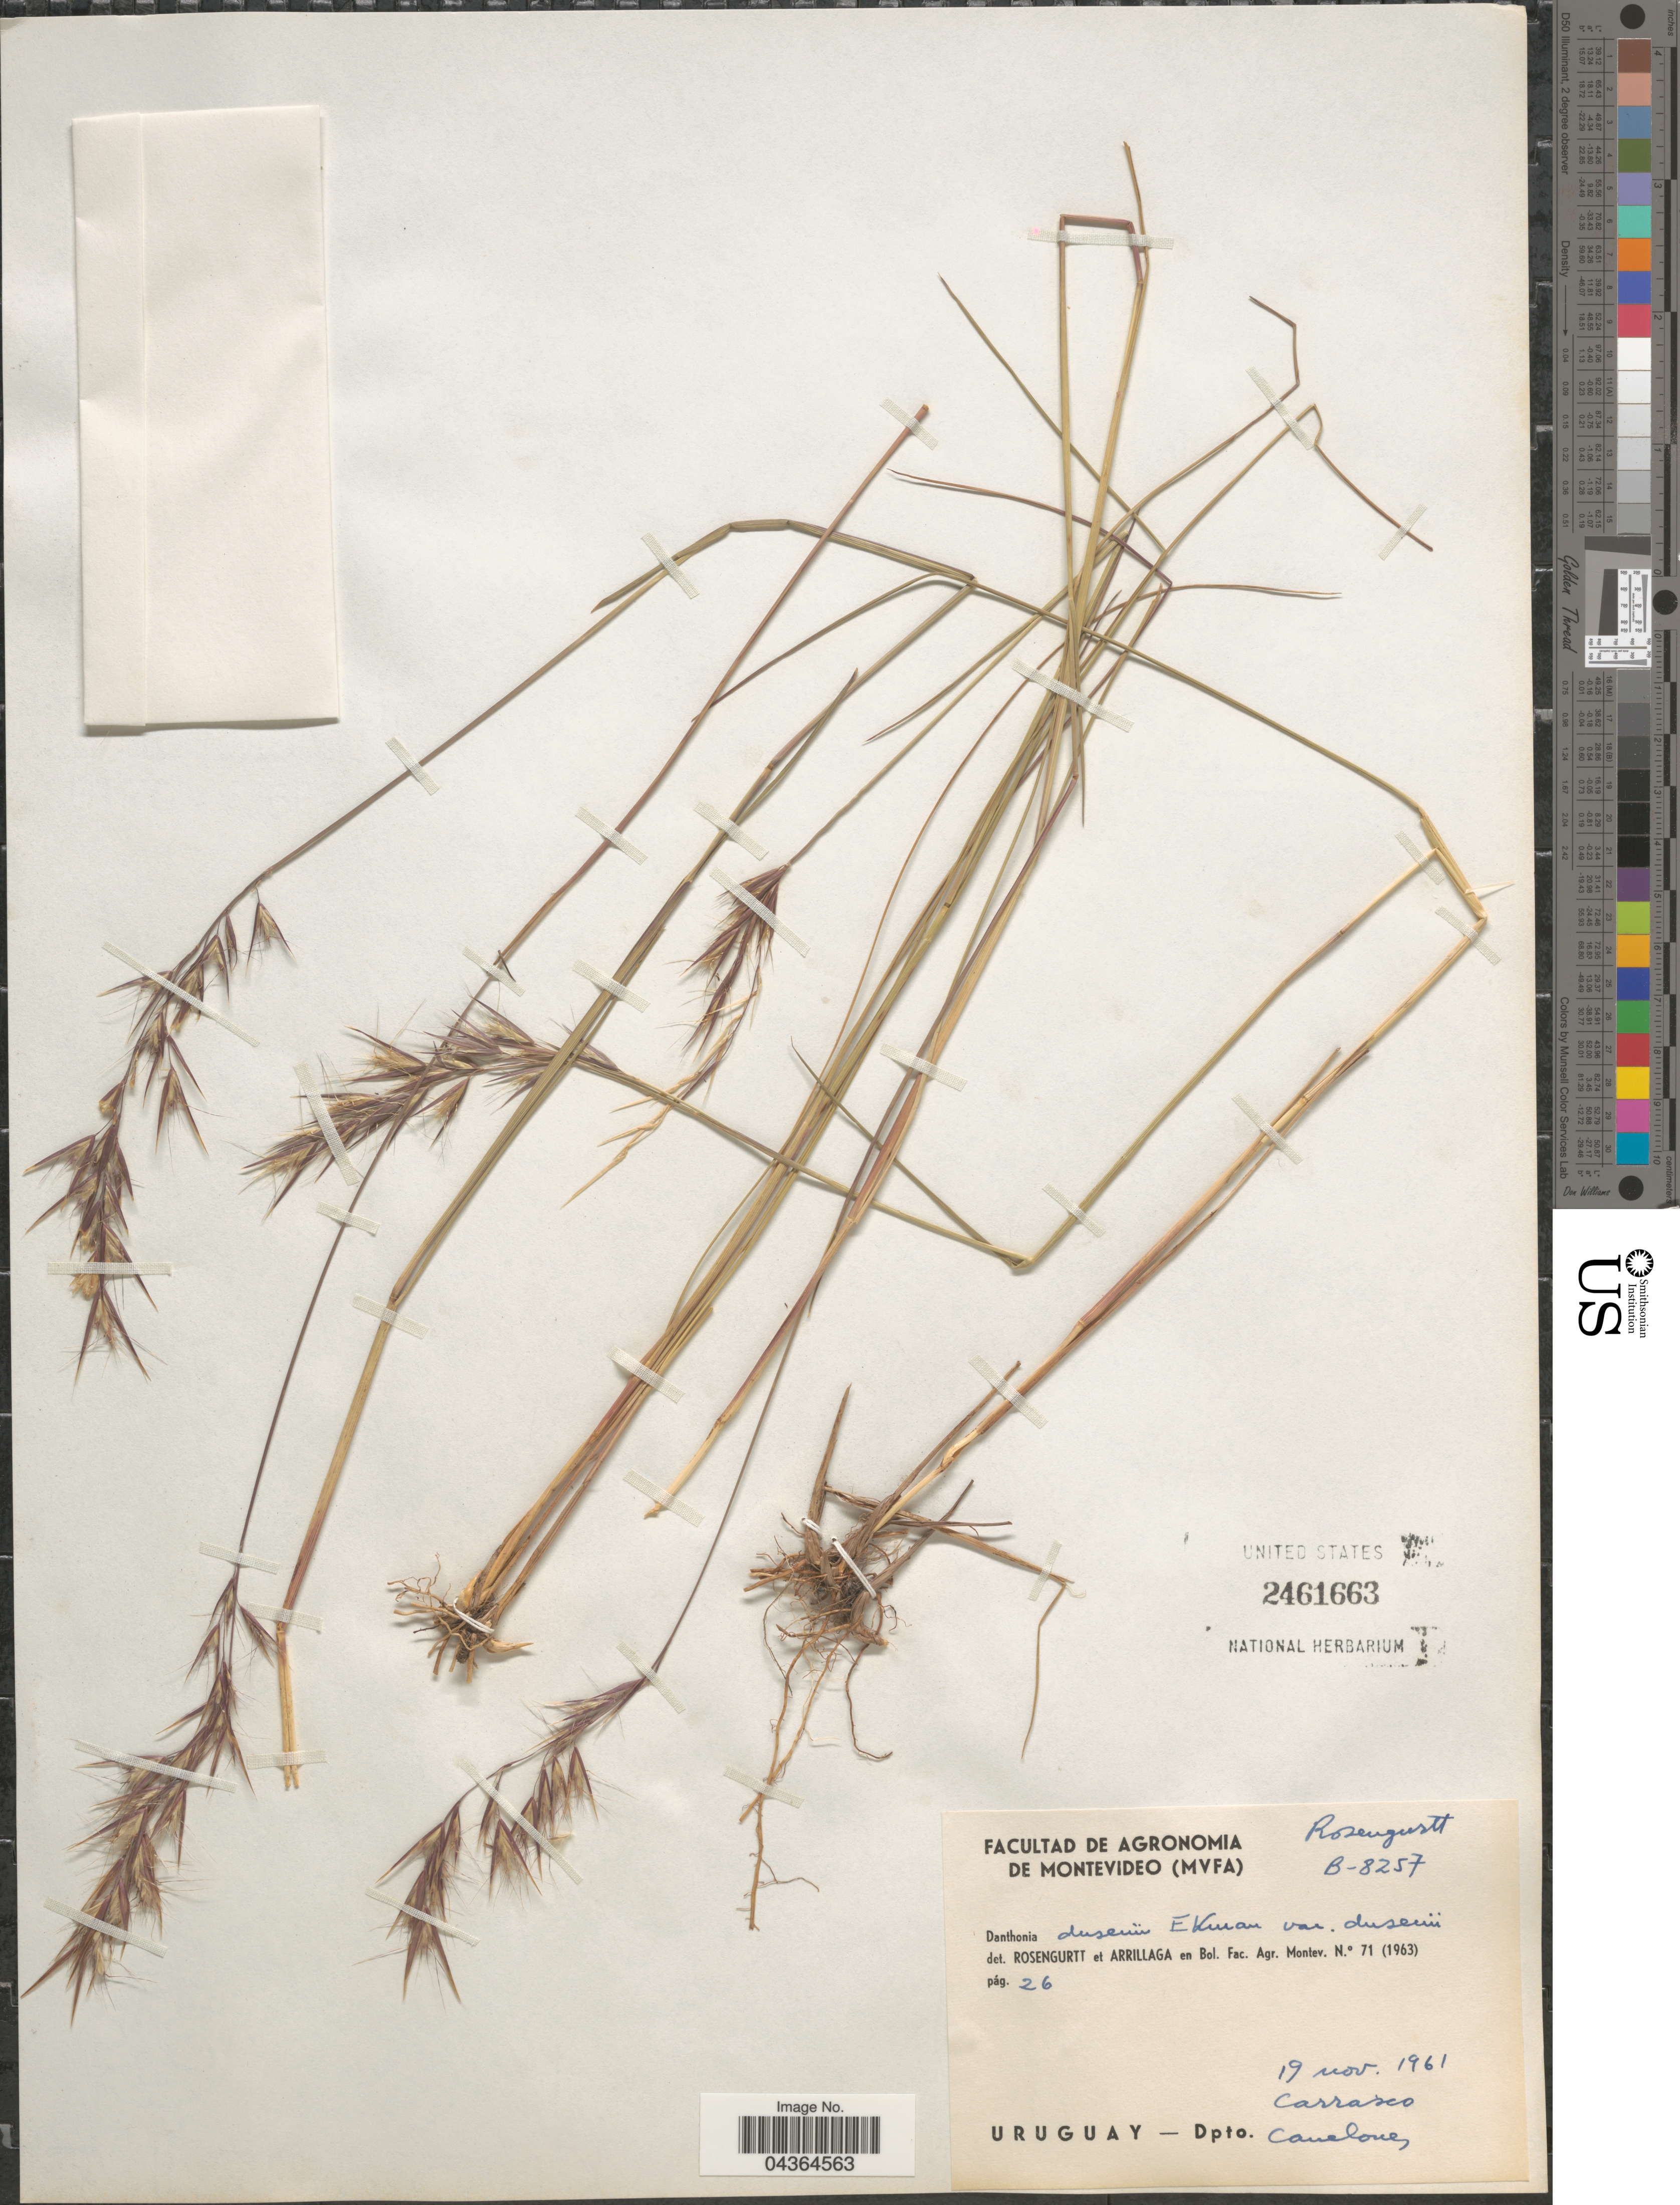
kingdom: Plantae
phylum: Tracheophyta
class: Liliopsida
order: Poales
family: Poaceae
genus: Danthonia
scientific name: Danthonia secundiflora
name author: J. Presl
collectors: Rosengurtt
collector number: B-8257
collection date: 1961-11-19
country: Uruguay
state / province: Canelones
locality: Carrasco. Dpto. Canelones.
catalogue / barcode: US 2461663